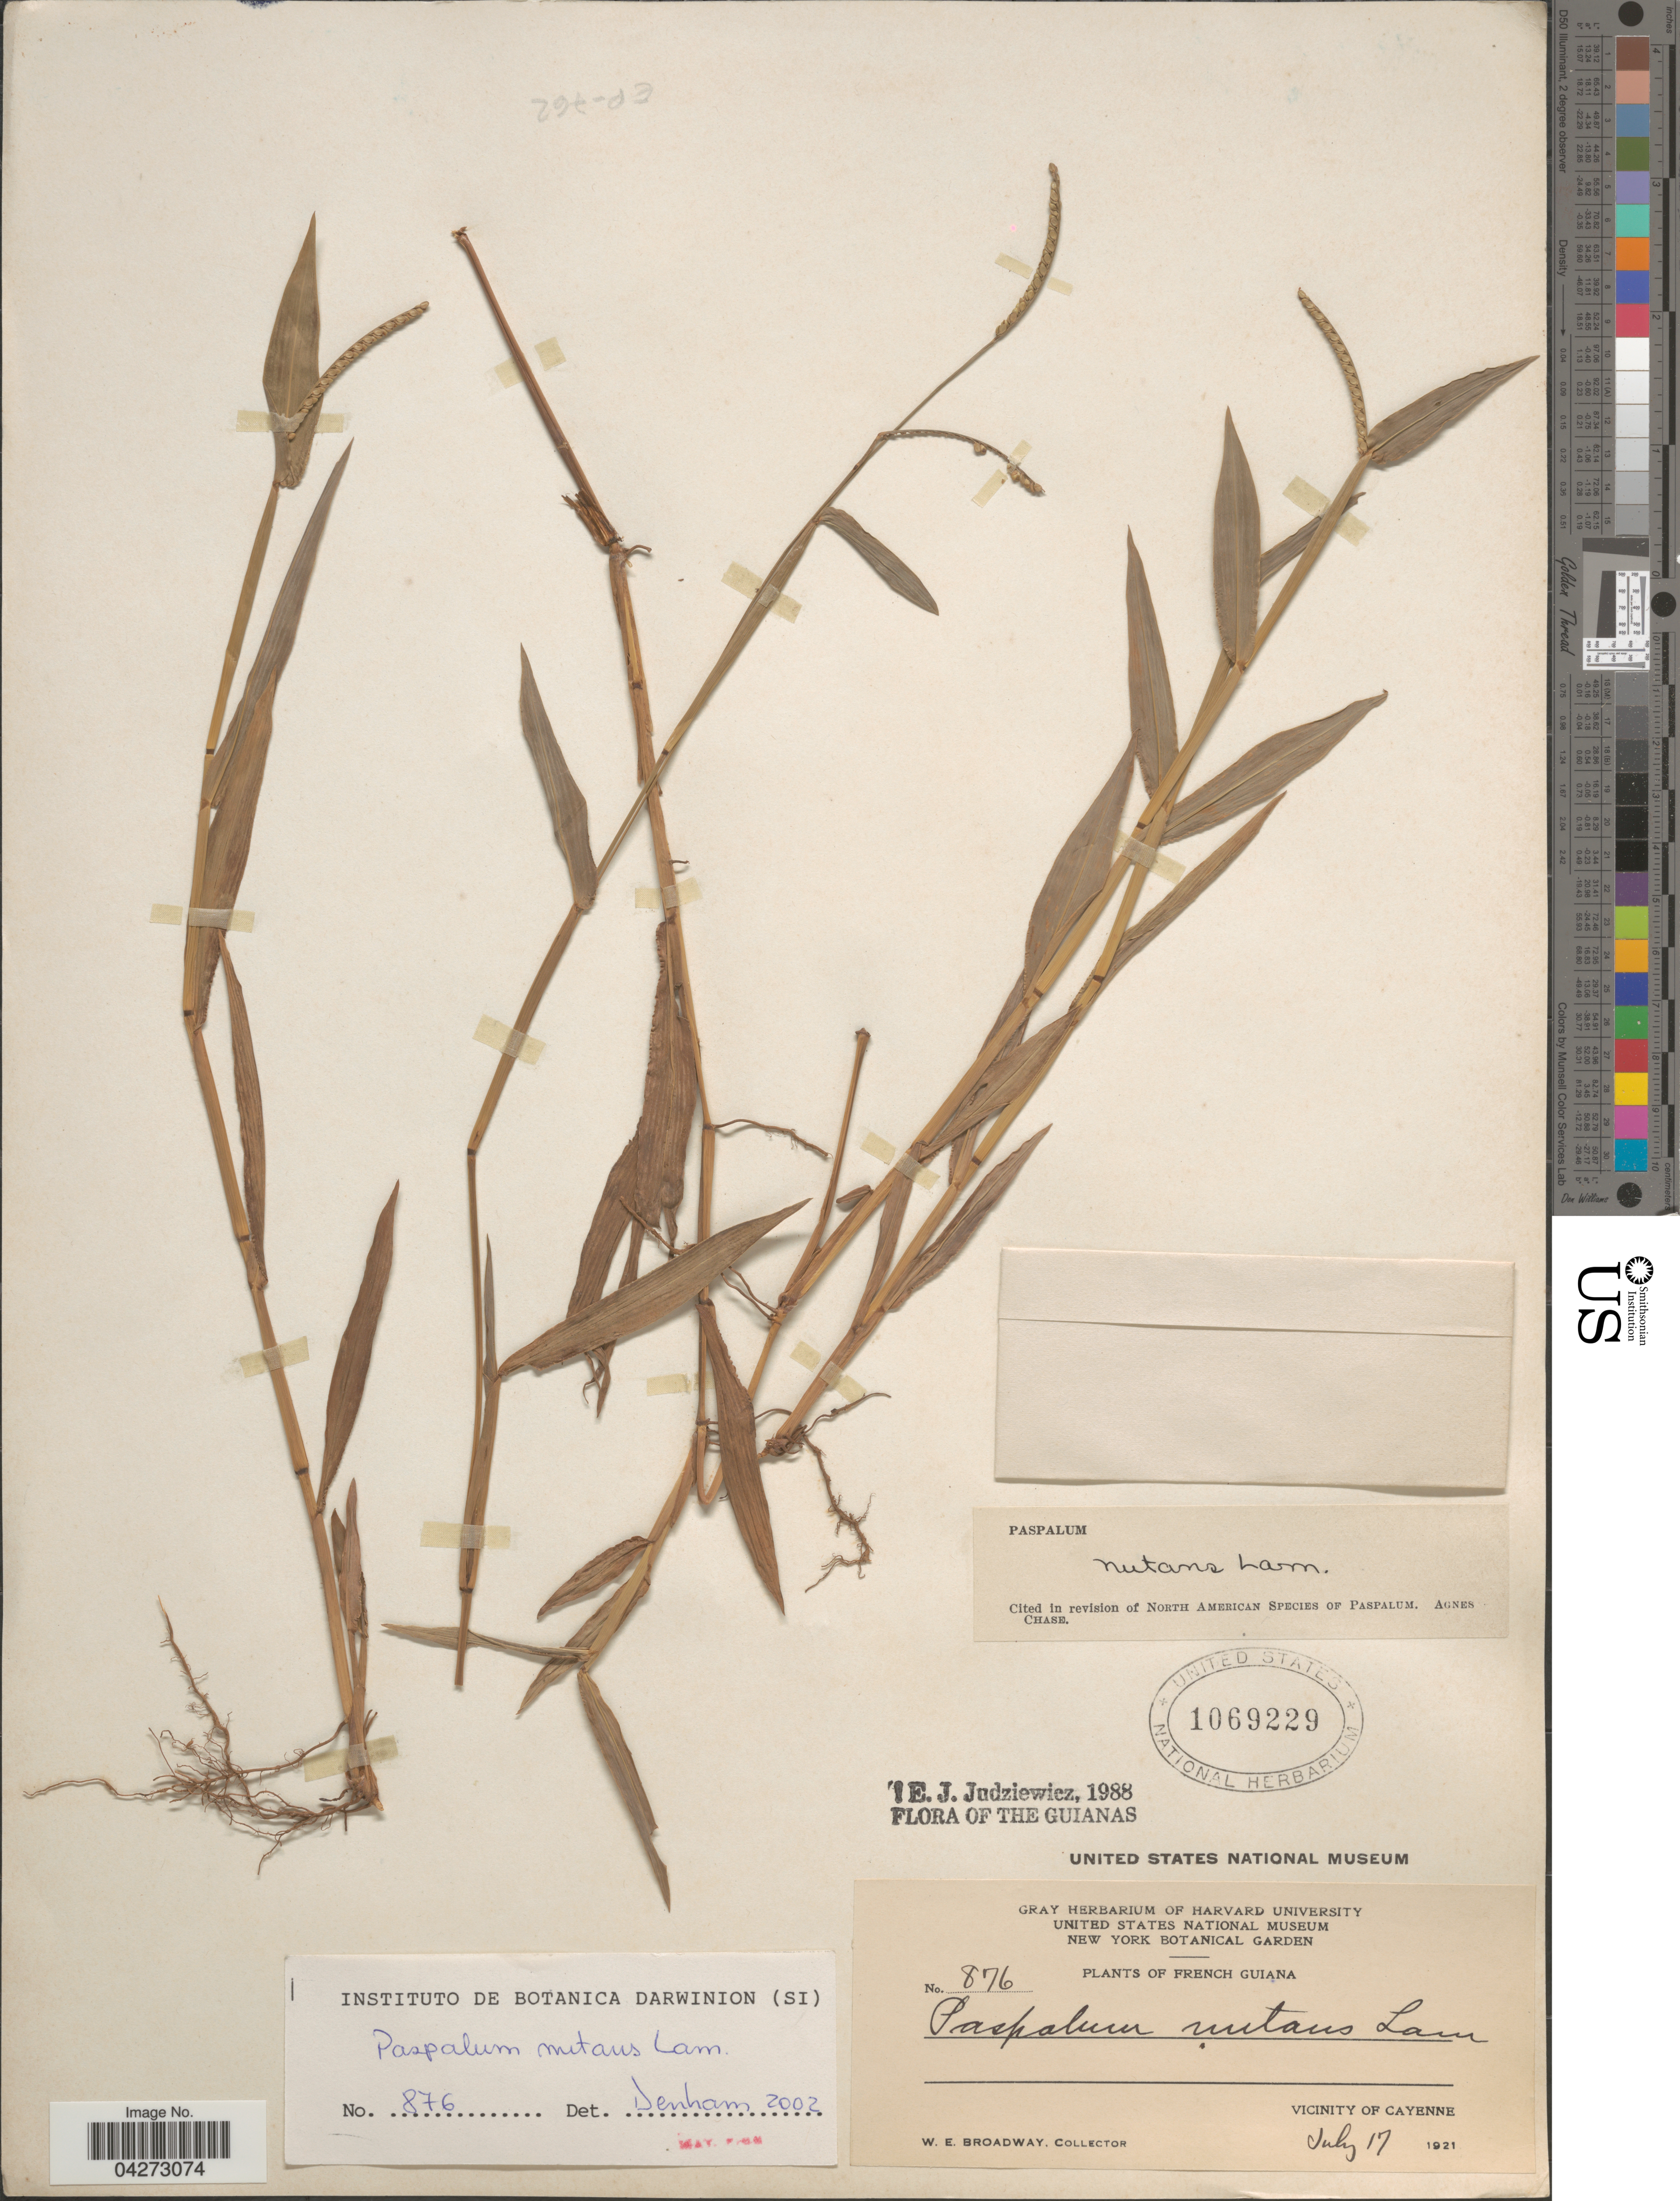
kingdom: Plantae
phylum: Tracheophyta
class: Liliopsida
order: Poales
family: Poaceae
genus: Paspalum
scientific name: Paspalum nutans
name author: Lam.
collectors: W. E. Broadway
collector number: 876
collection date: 1921-07-17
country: French Guiana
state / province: Cayenne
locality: Vicinity of Cayenne.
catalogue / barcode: US 1069229